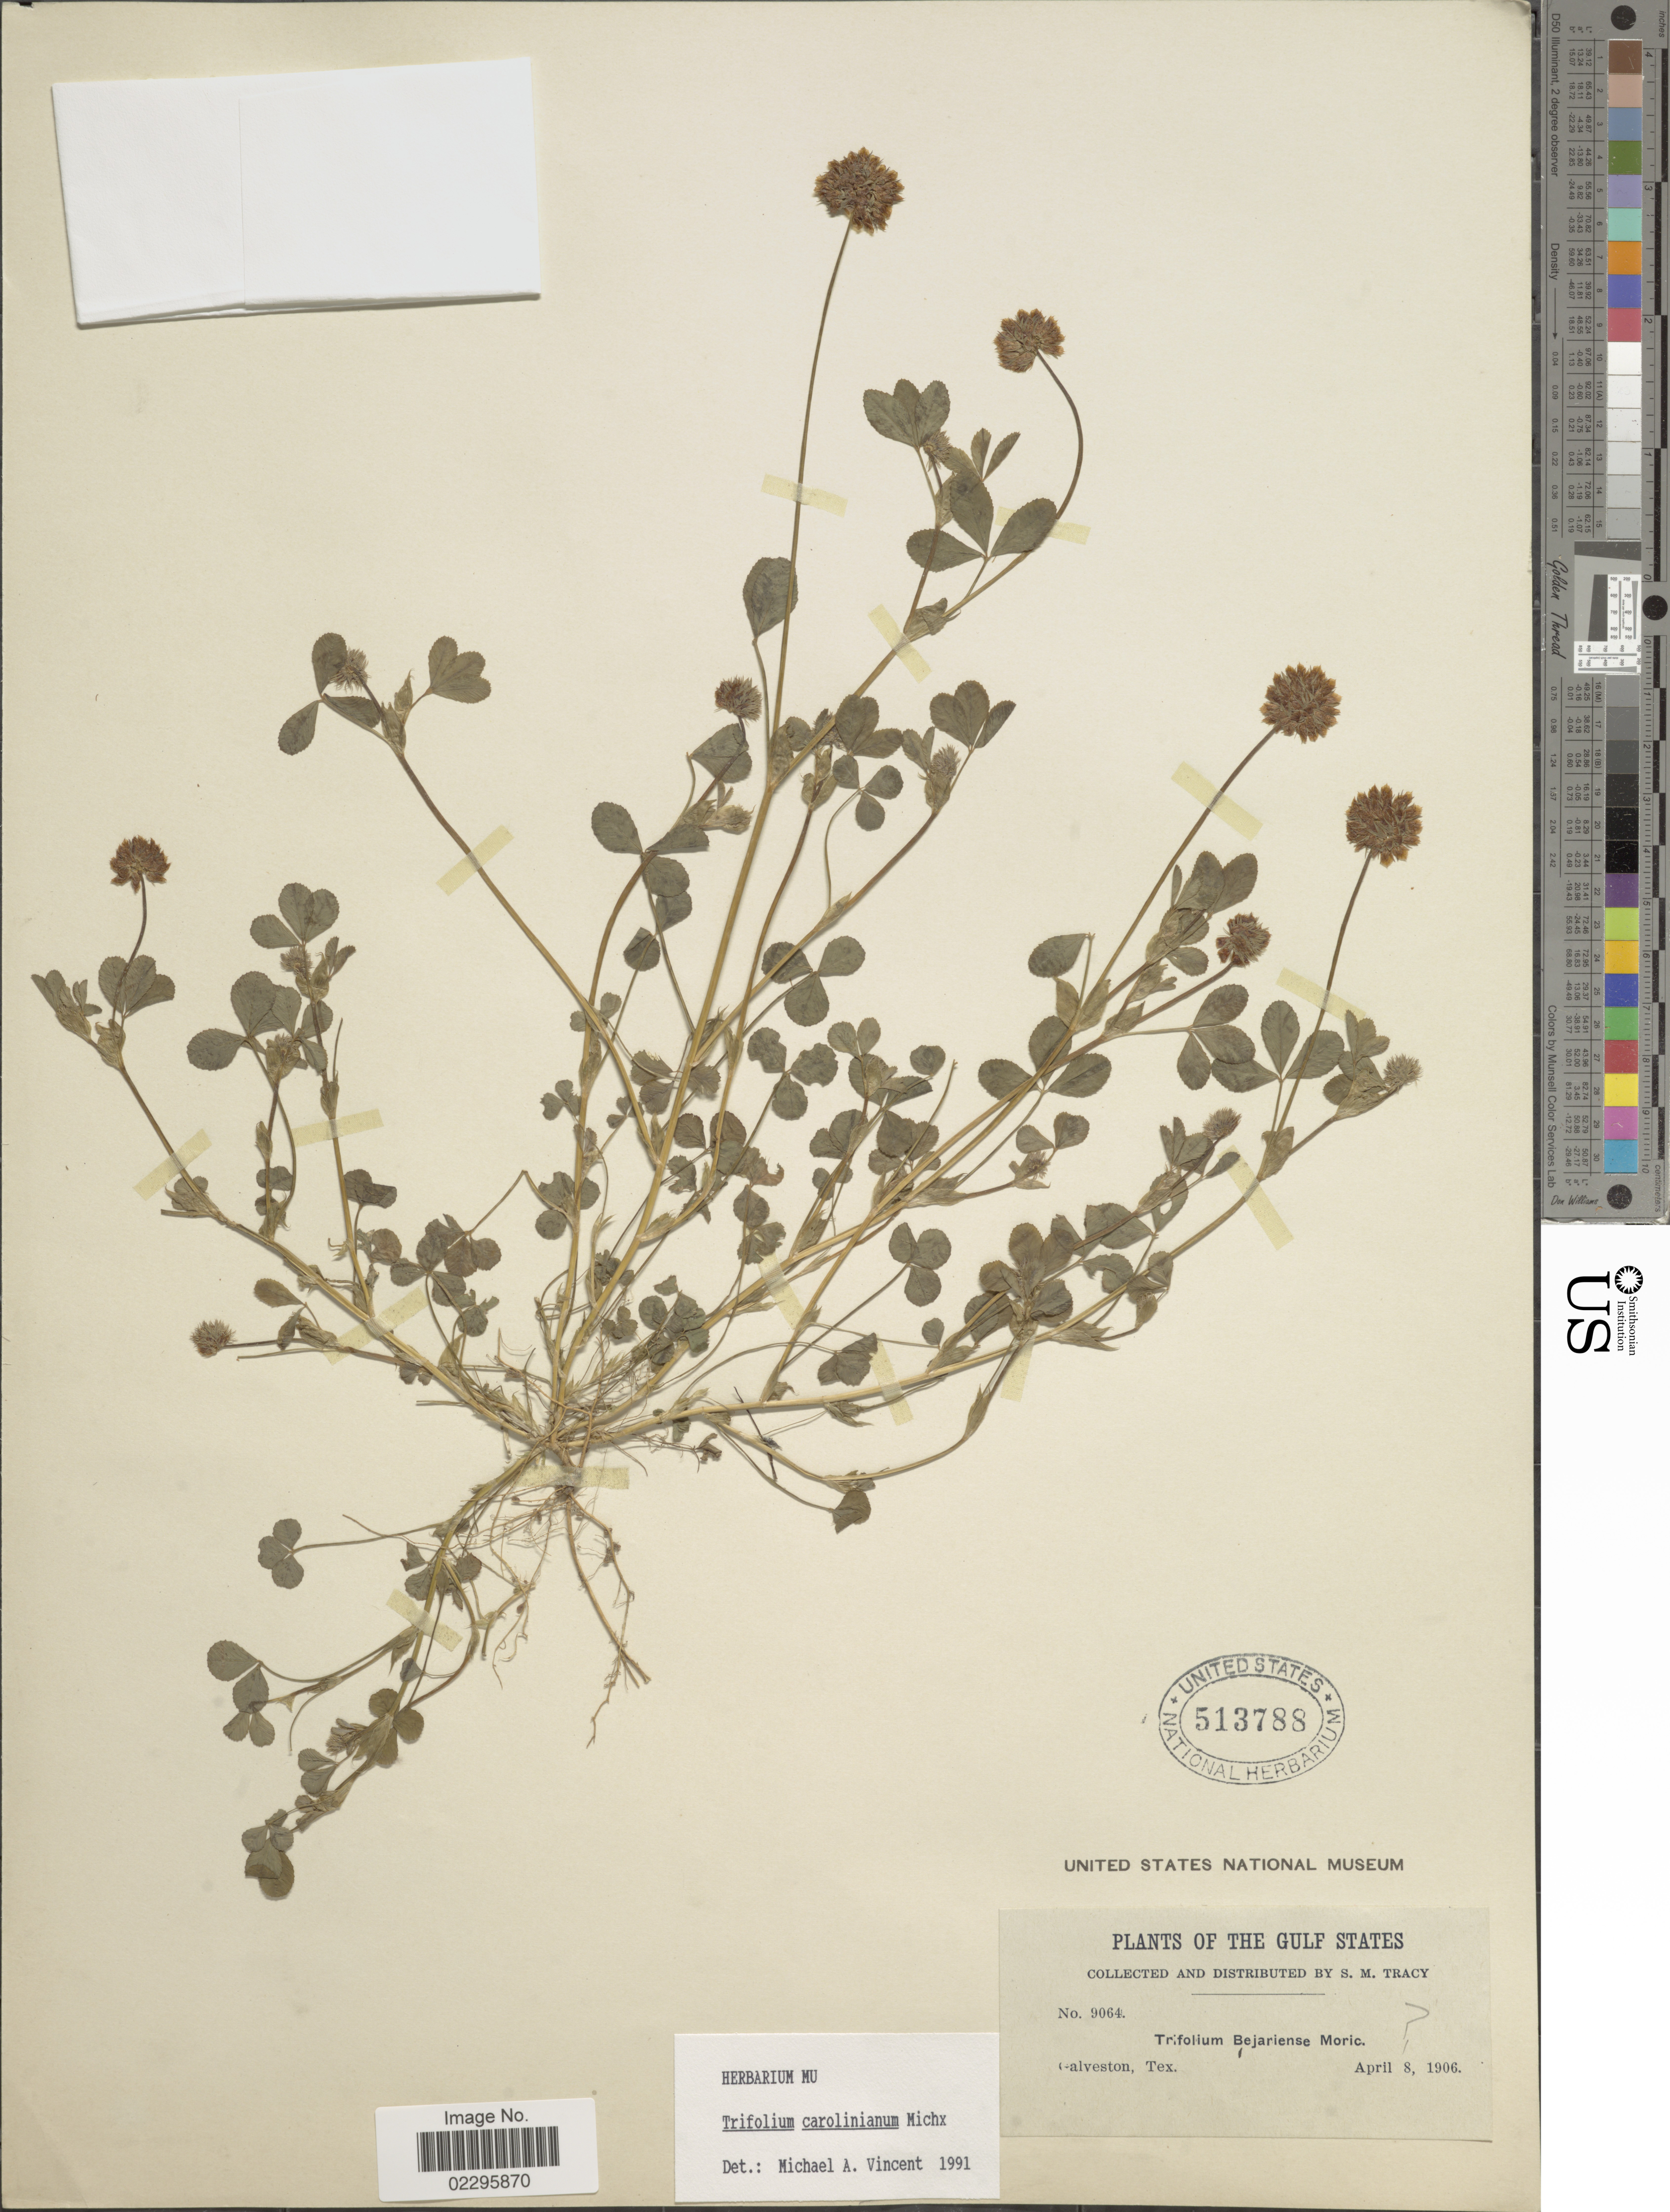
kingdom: Plantae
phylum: Tracheophyta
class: Magnoliopsida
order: Fabales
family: Fabaceae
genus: Trifolium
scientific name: Trifolium carolinianum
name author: Michx.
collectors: S. M. Tracy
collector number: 9064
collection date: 1906-04-08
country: United States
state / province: Texas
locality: Galveston, Gulf States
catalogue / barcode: US 513788